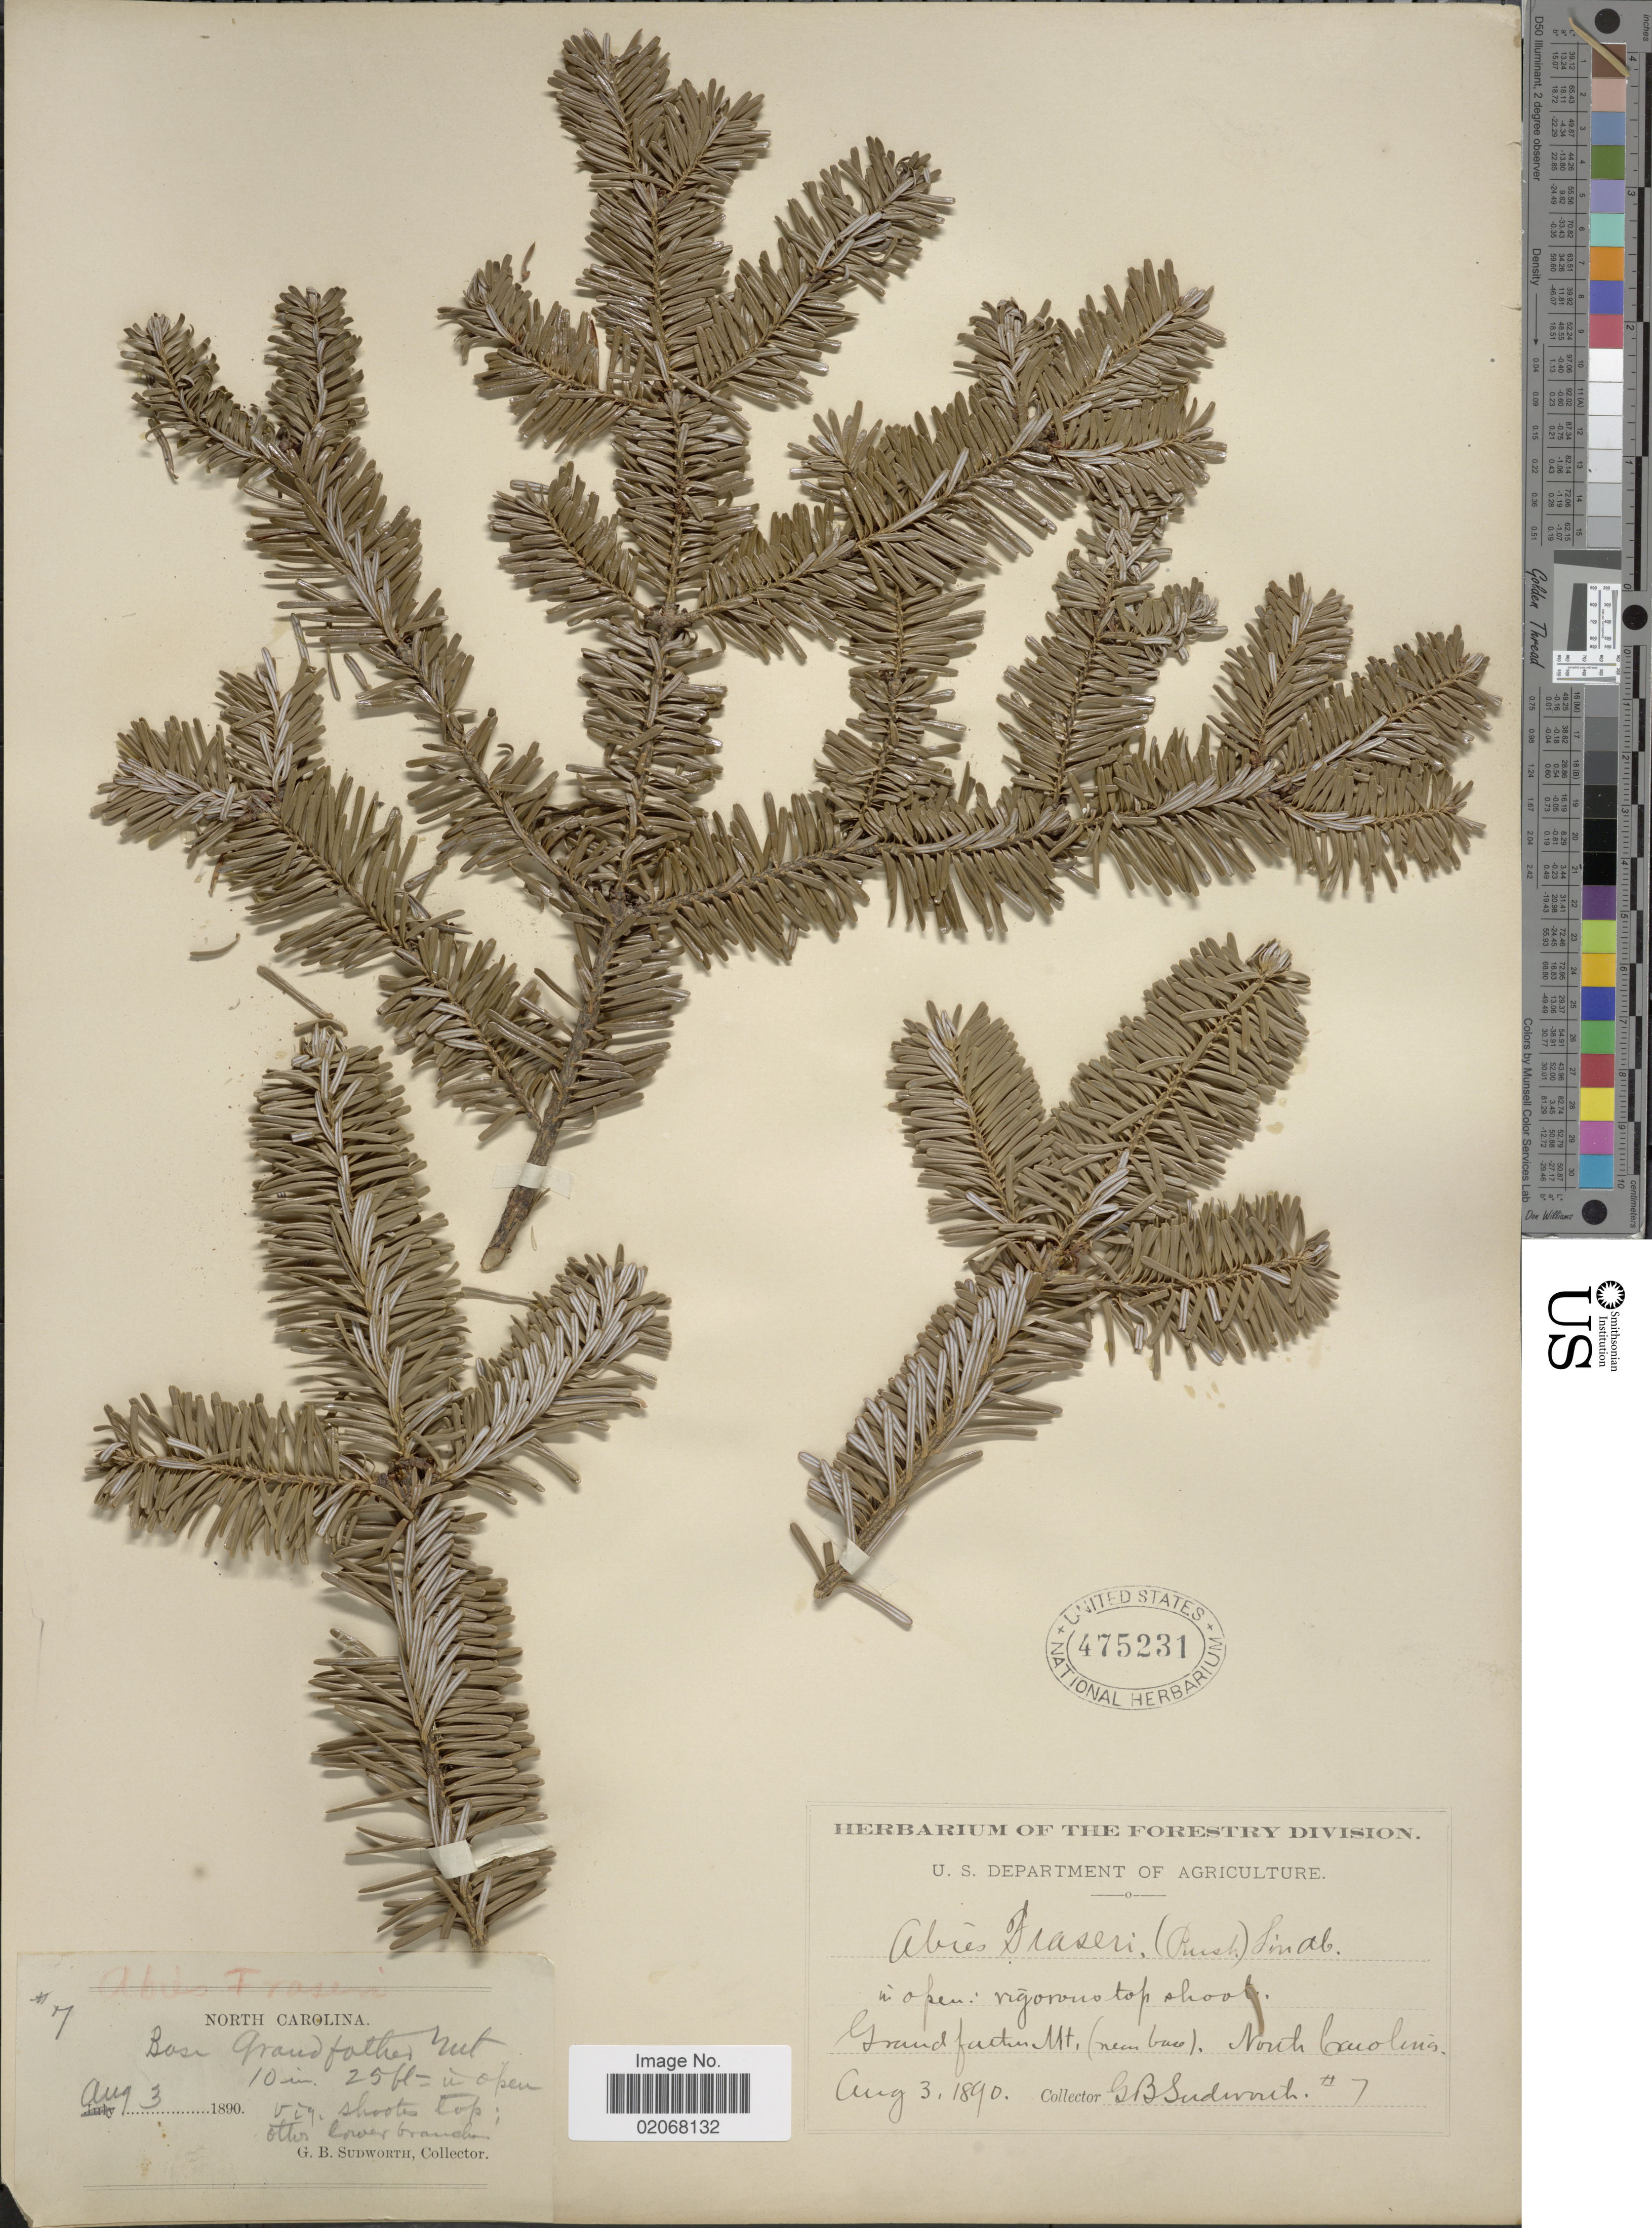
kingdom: Plantae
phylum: Tracheophyta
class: Pinopsida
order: Pinales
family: Pinaceae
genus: Abies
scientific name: Abies fraseri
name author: (Pursh) Poir.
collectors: G. B. Sudworth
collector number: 7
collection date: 1890-08-03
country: United States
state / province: North Carolina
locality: Grandfather Mt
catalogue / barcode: US 475231